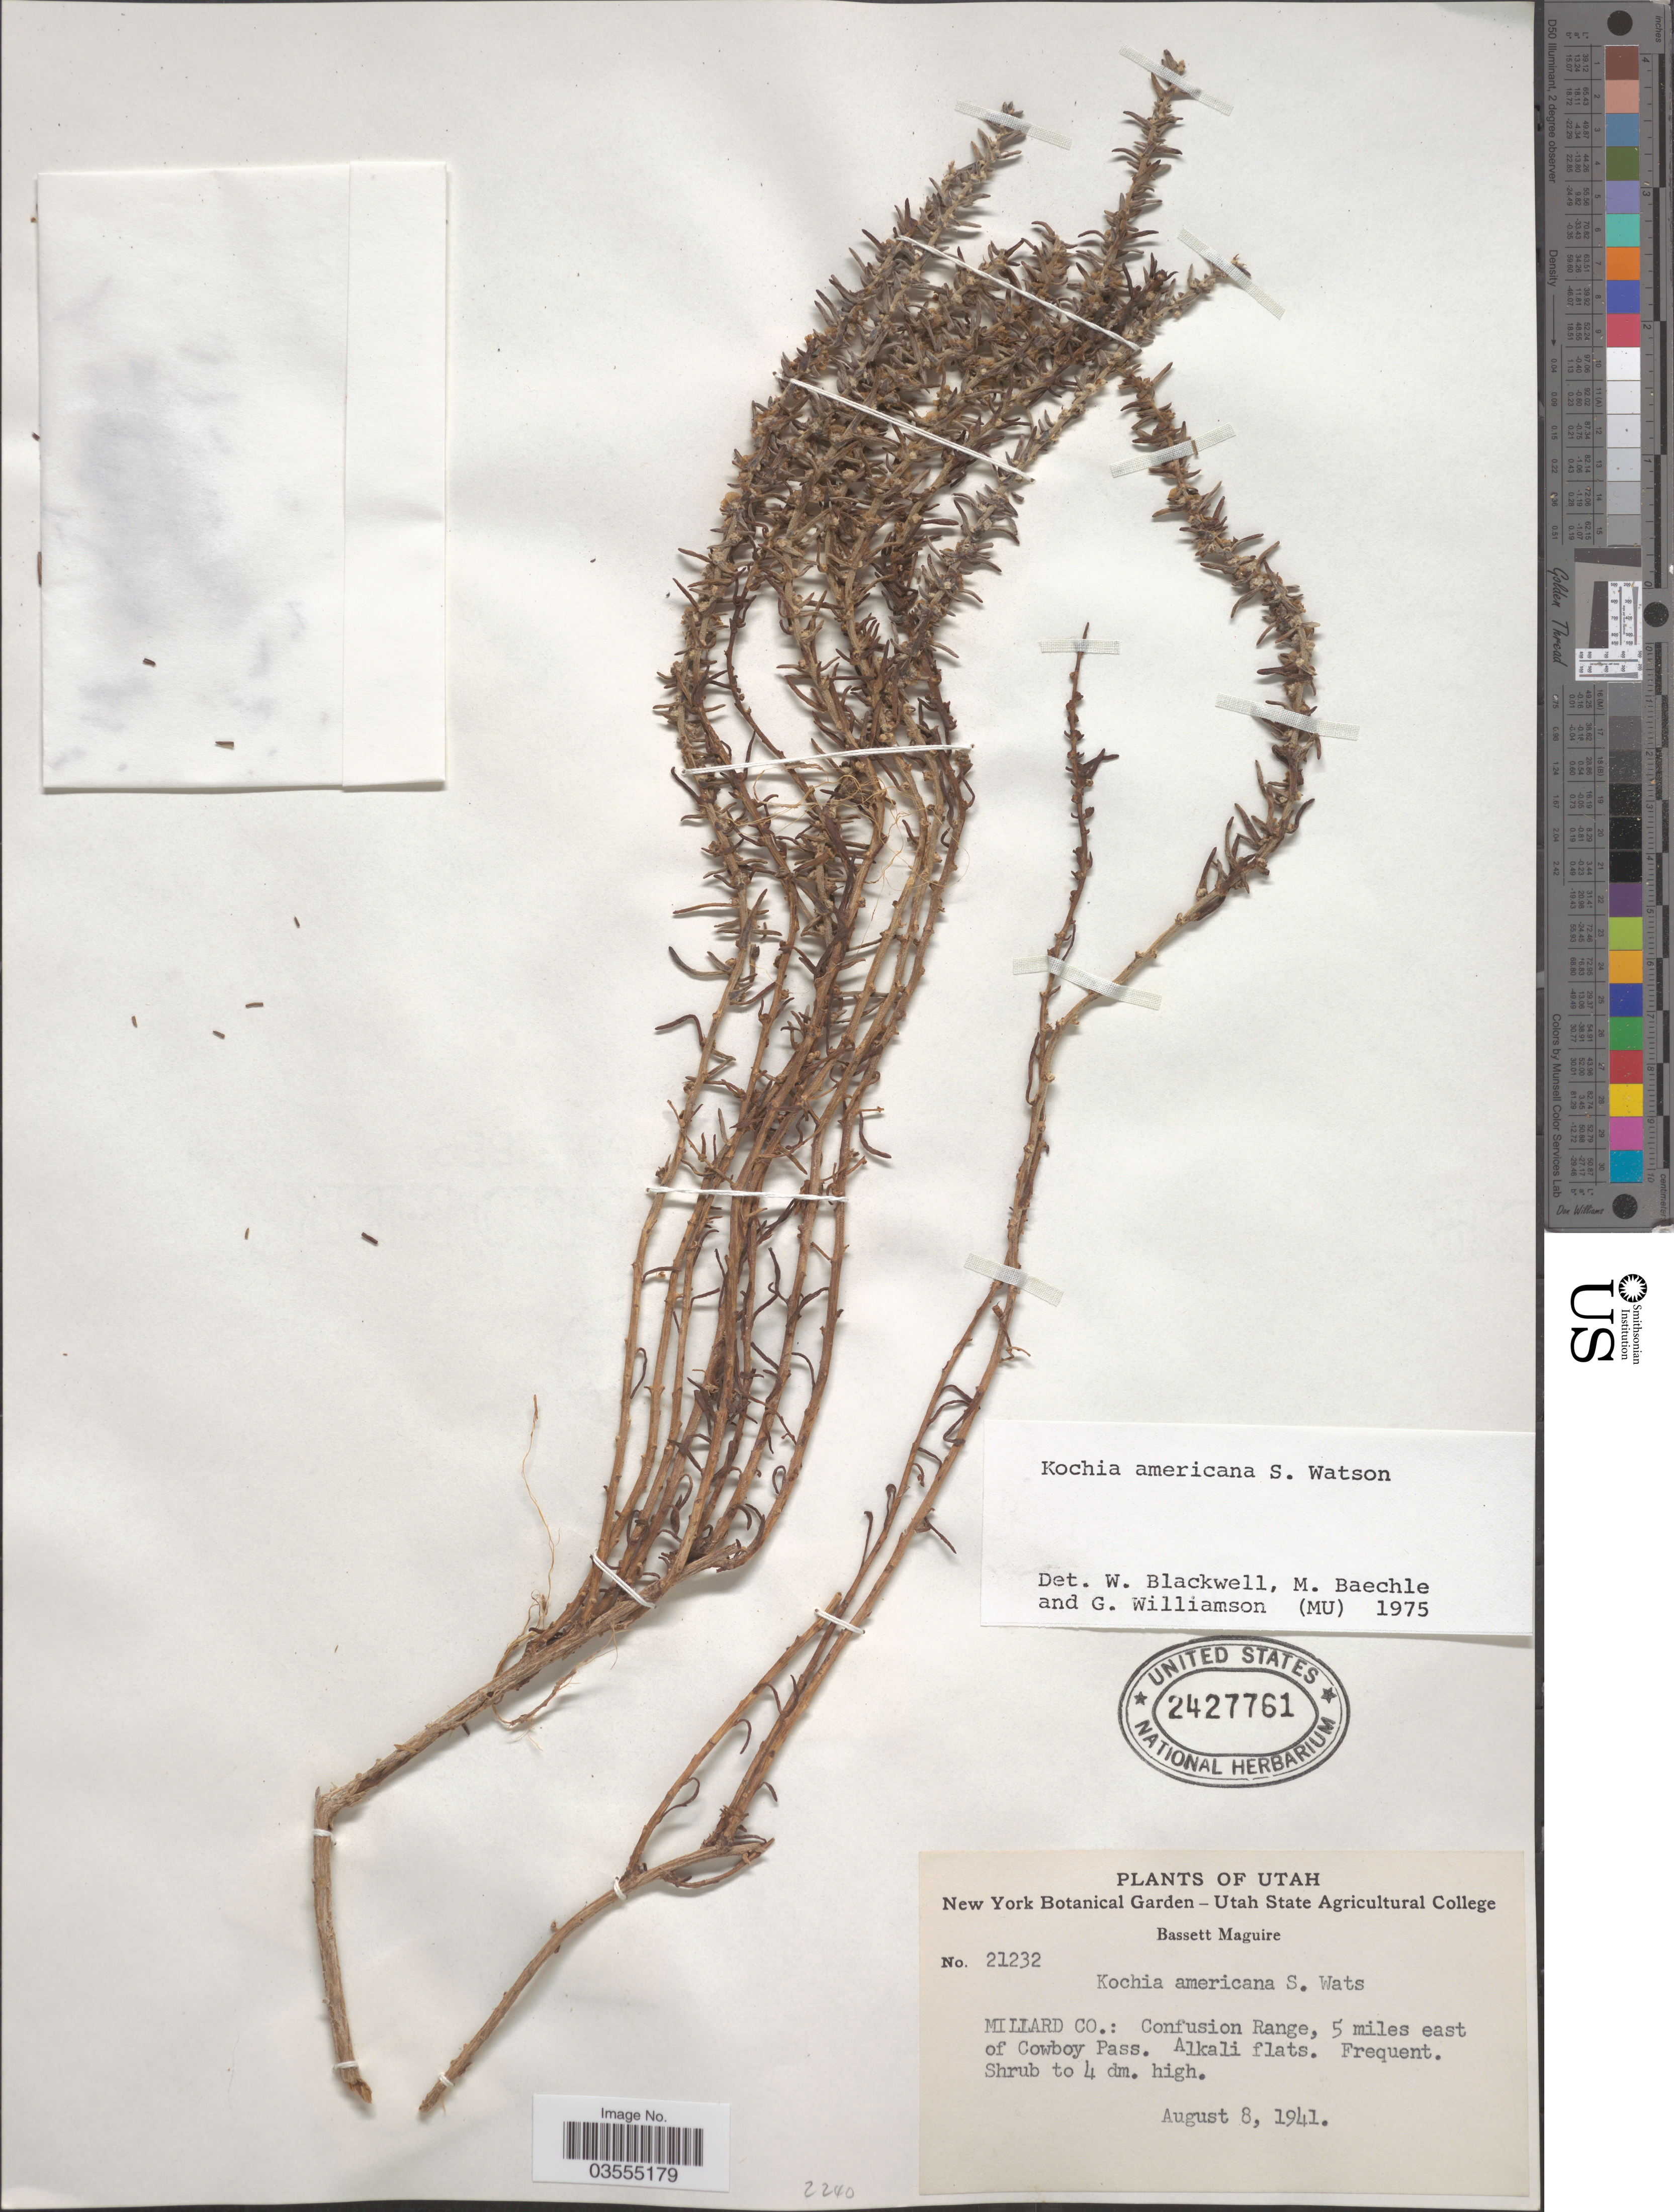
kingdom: Plantae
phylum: Tracheophyta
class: Magnoliopsida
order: Caryophyllales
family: Amaranthaceae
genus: Neokochia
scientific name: Neokochia americana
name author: (S. Watson) G.L. Chu & S.C. Sand.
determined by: U.S. National Herbarium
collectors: B. Maguire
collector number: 21232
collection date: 1941-08-08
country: United States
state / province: Utah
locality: Millard Co.: Confusion Range, 5 miles east of Cowboy Pass. Alkali flats.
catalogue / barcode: US 2427761